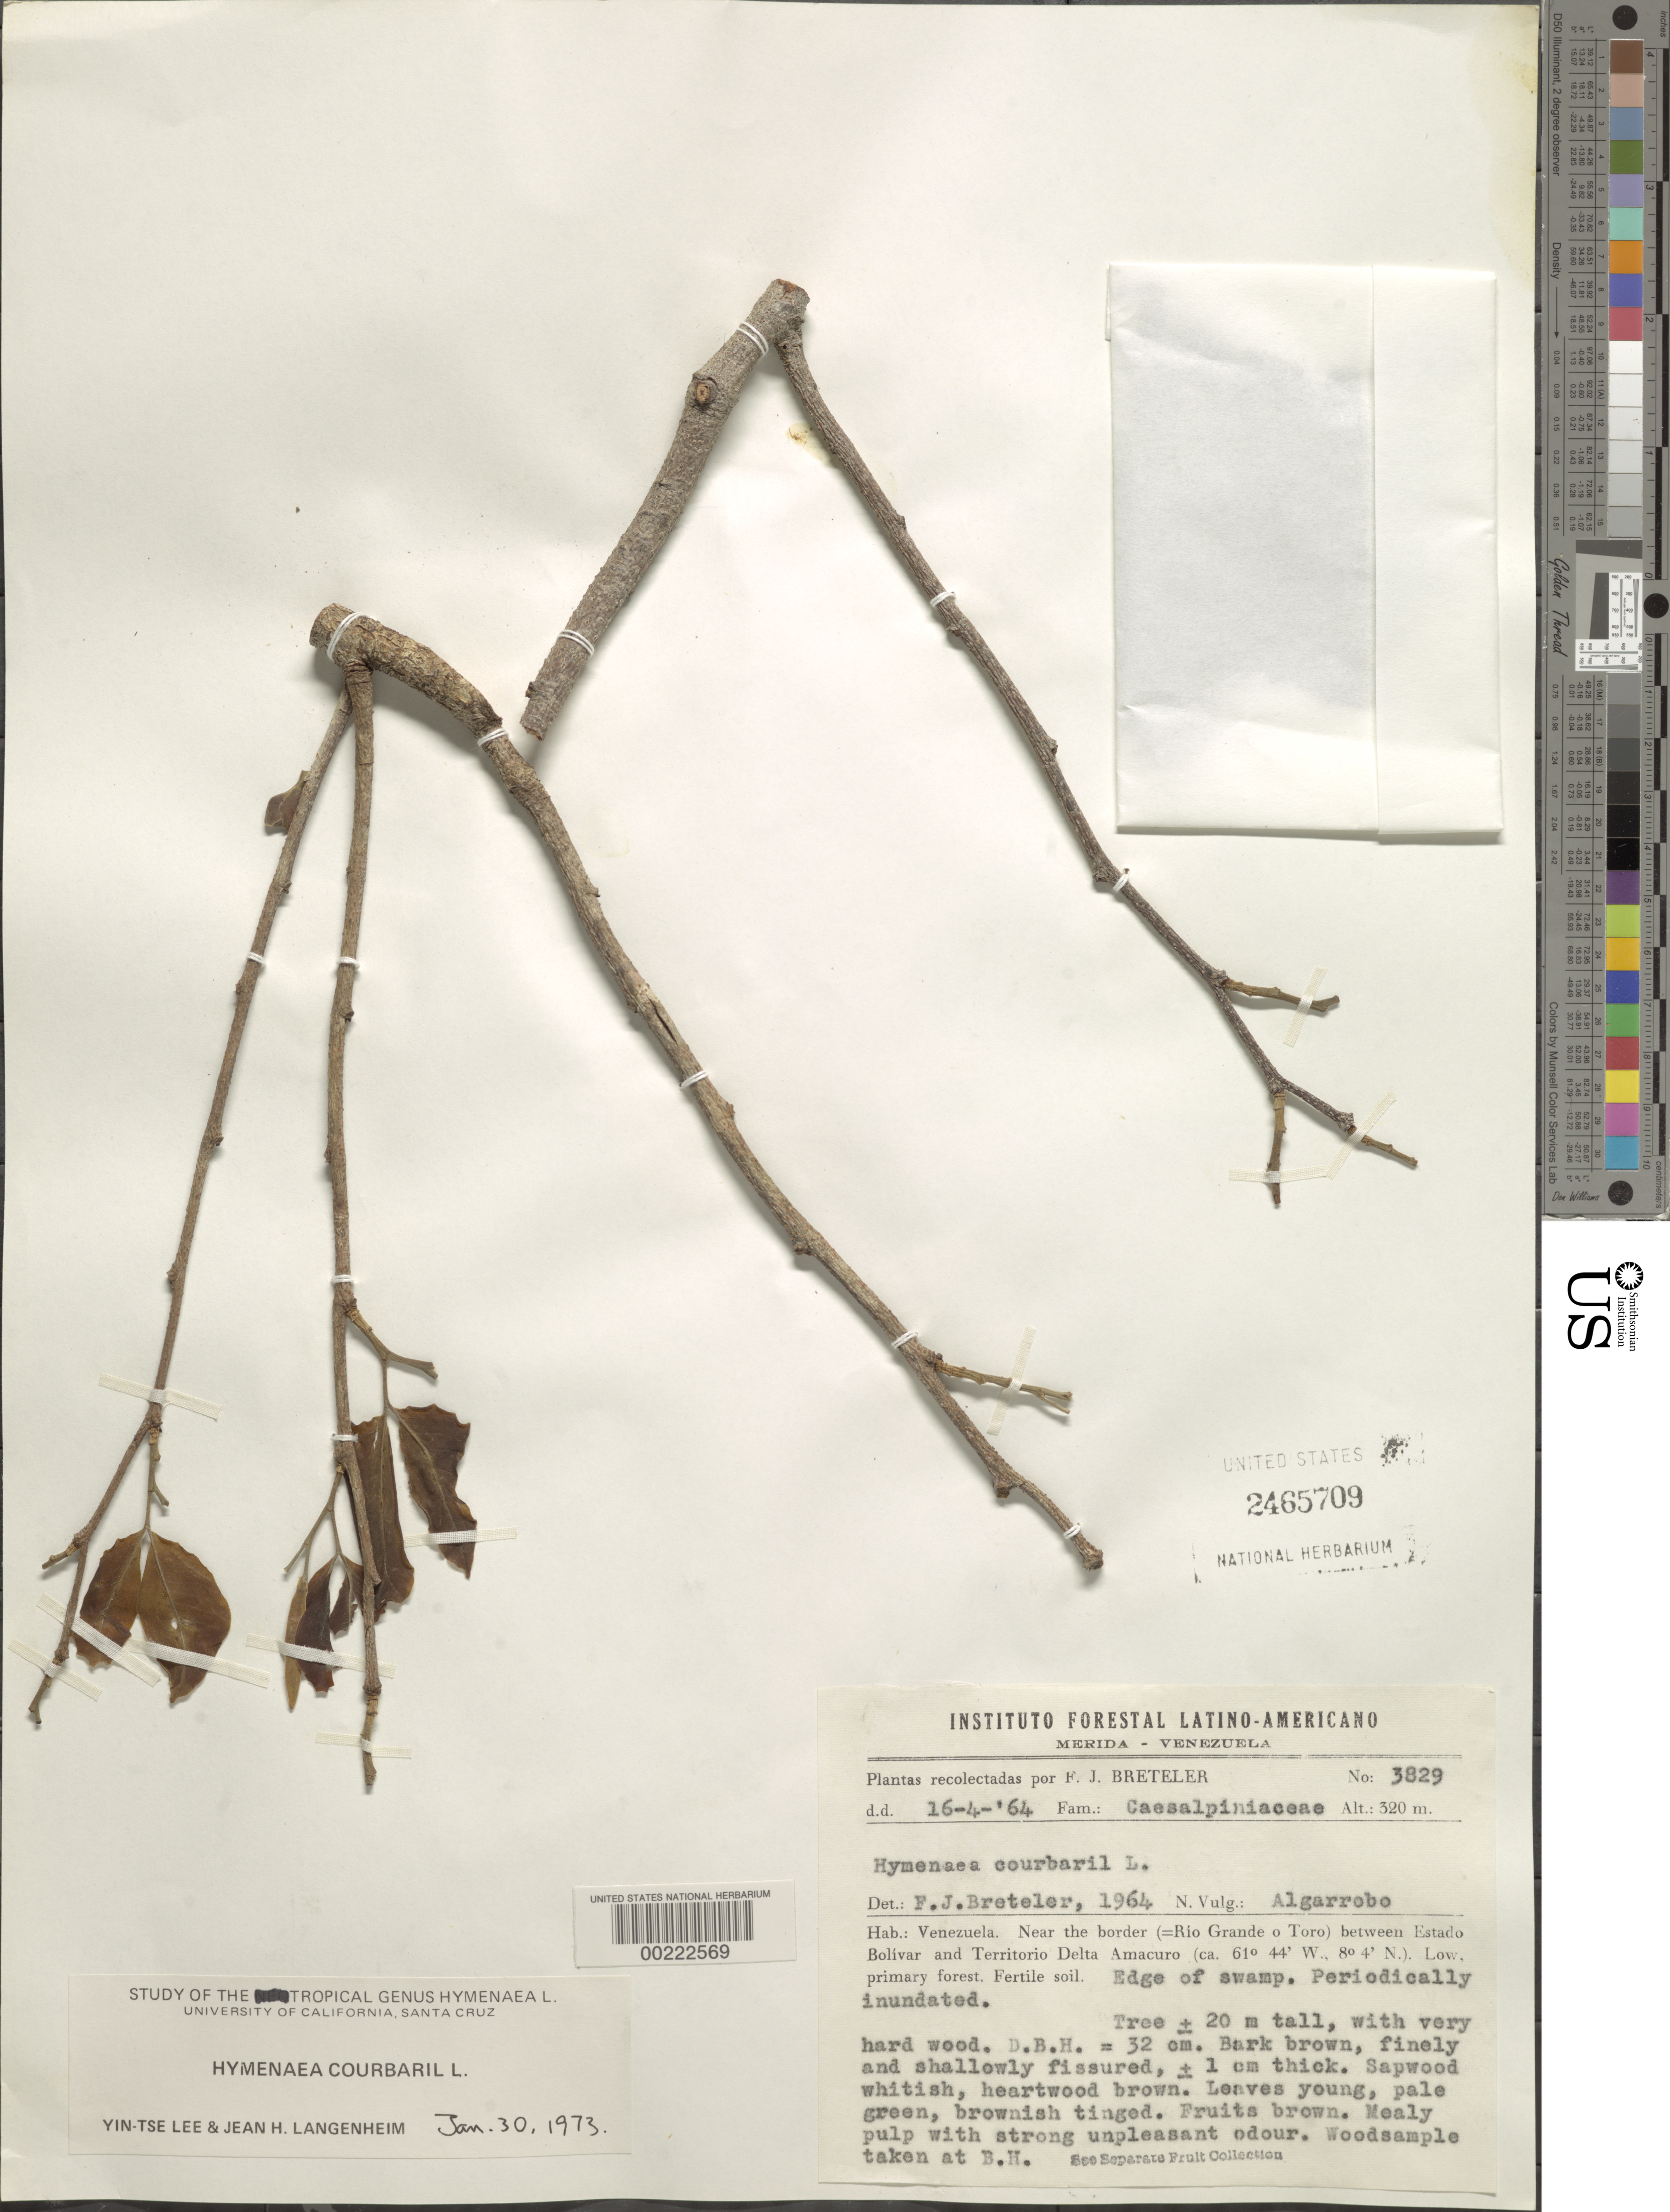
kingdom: Plantae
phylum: Tracheophyta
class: Magnoliopsida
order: Fabales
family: Fabaceae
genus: Hymenaea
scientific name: Hymenaea courbaril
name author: L.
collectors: F. J. Breteler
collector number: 3829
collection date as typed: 16 Apr 1964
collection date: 1964-04-16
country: Venezuela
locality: Near the border (=rio grande 0 toro) between bolivar and delta amacuro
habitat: Low, primary forest, fertile soil, edge of swamp, periodically inundated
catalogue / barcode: US 2465709